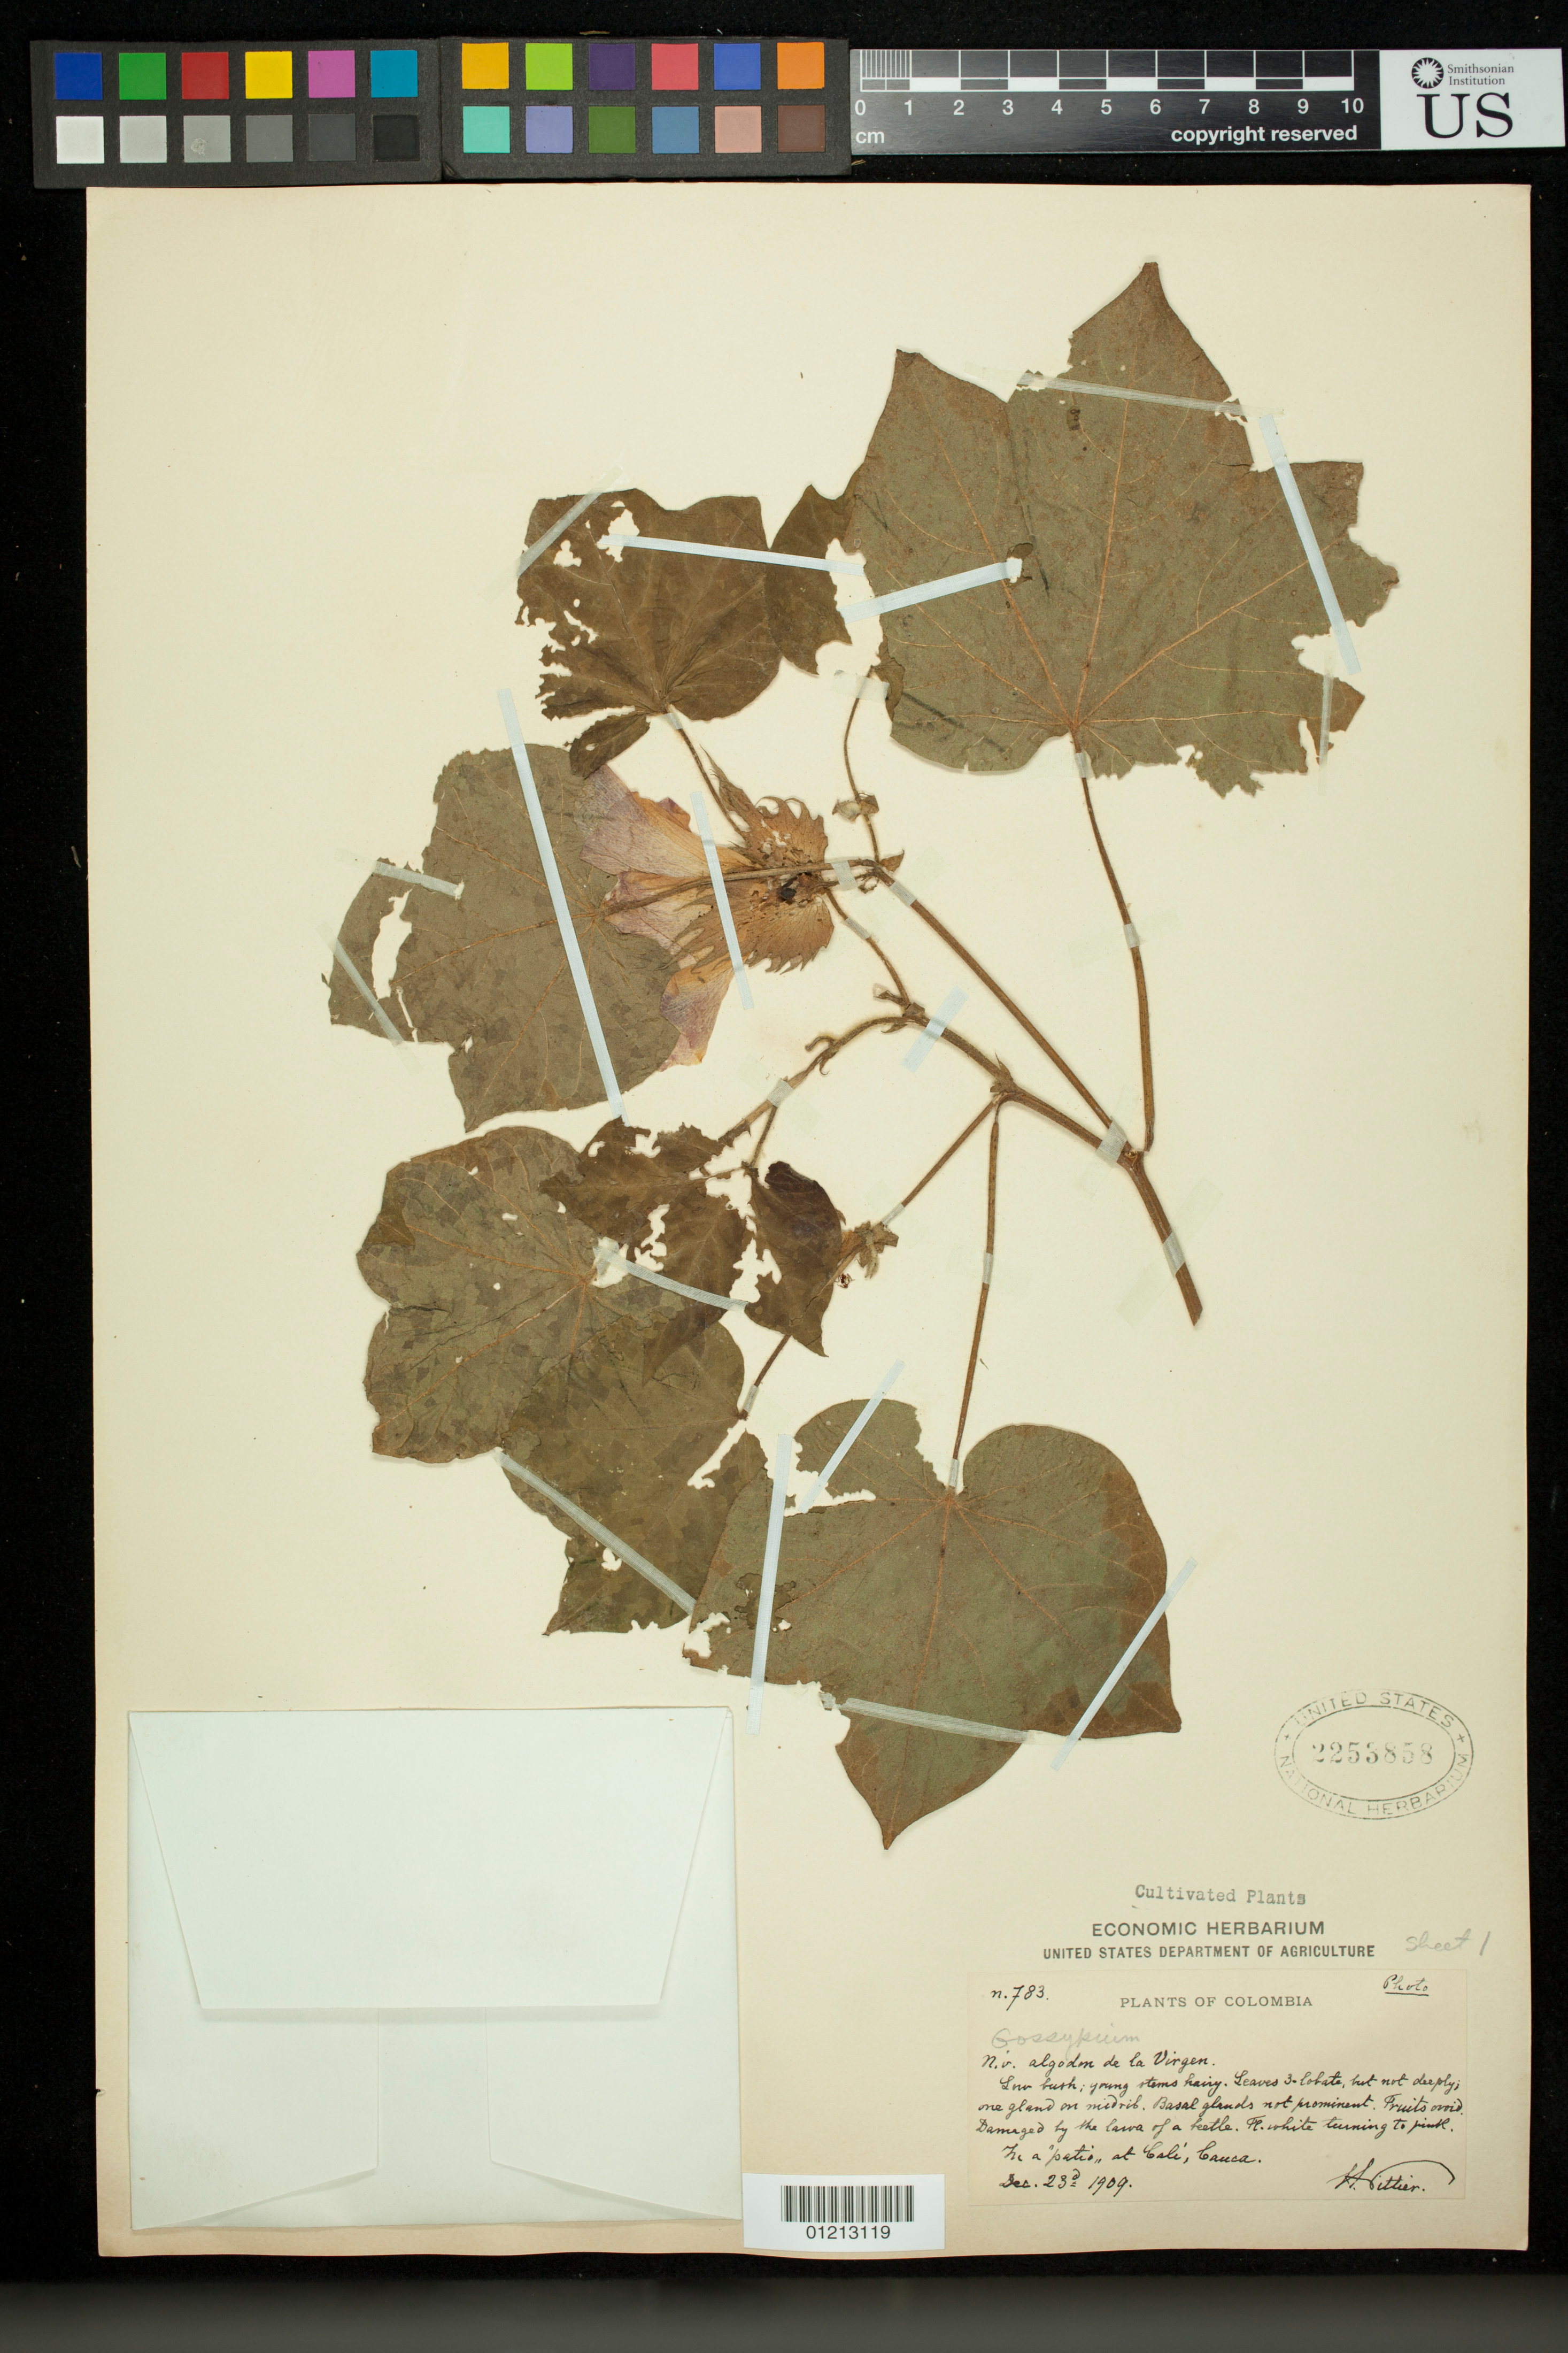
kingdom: Plantae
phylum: Tracheophyta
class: Magnoliopsida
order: Malvales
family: Malvaceae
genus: Gossypium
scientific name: Gossypium sp.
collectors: H. F. Pittier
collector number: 783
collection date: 1909-12-23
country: Colombia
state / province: Valle del Cauca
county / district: Cali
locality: In a patio at Cali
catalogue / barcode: US 2253858